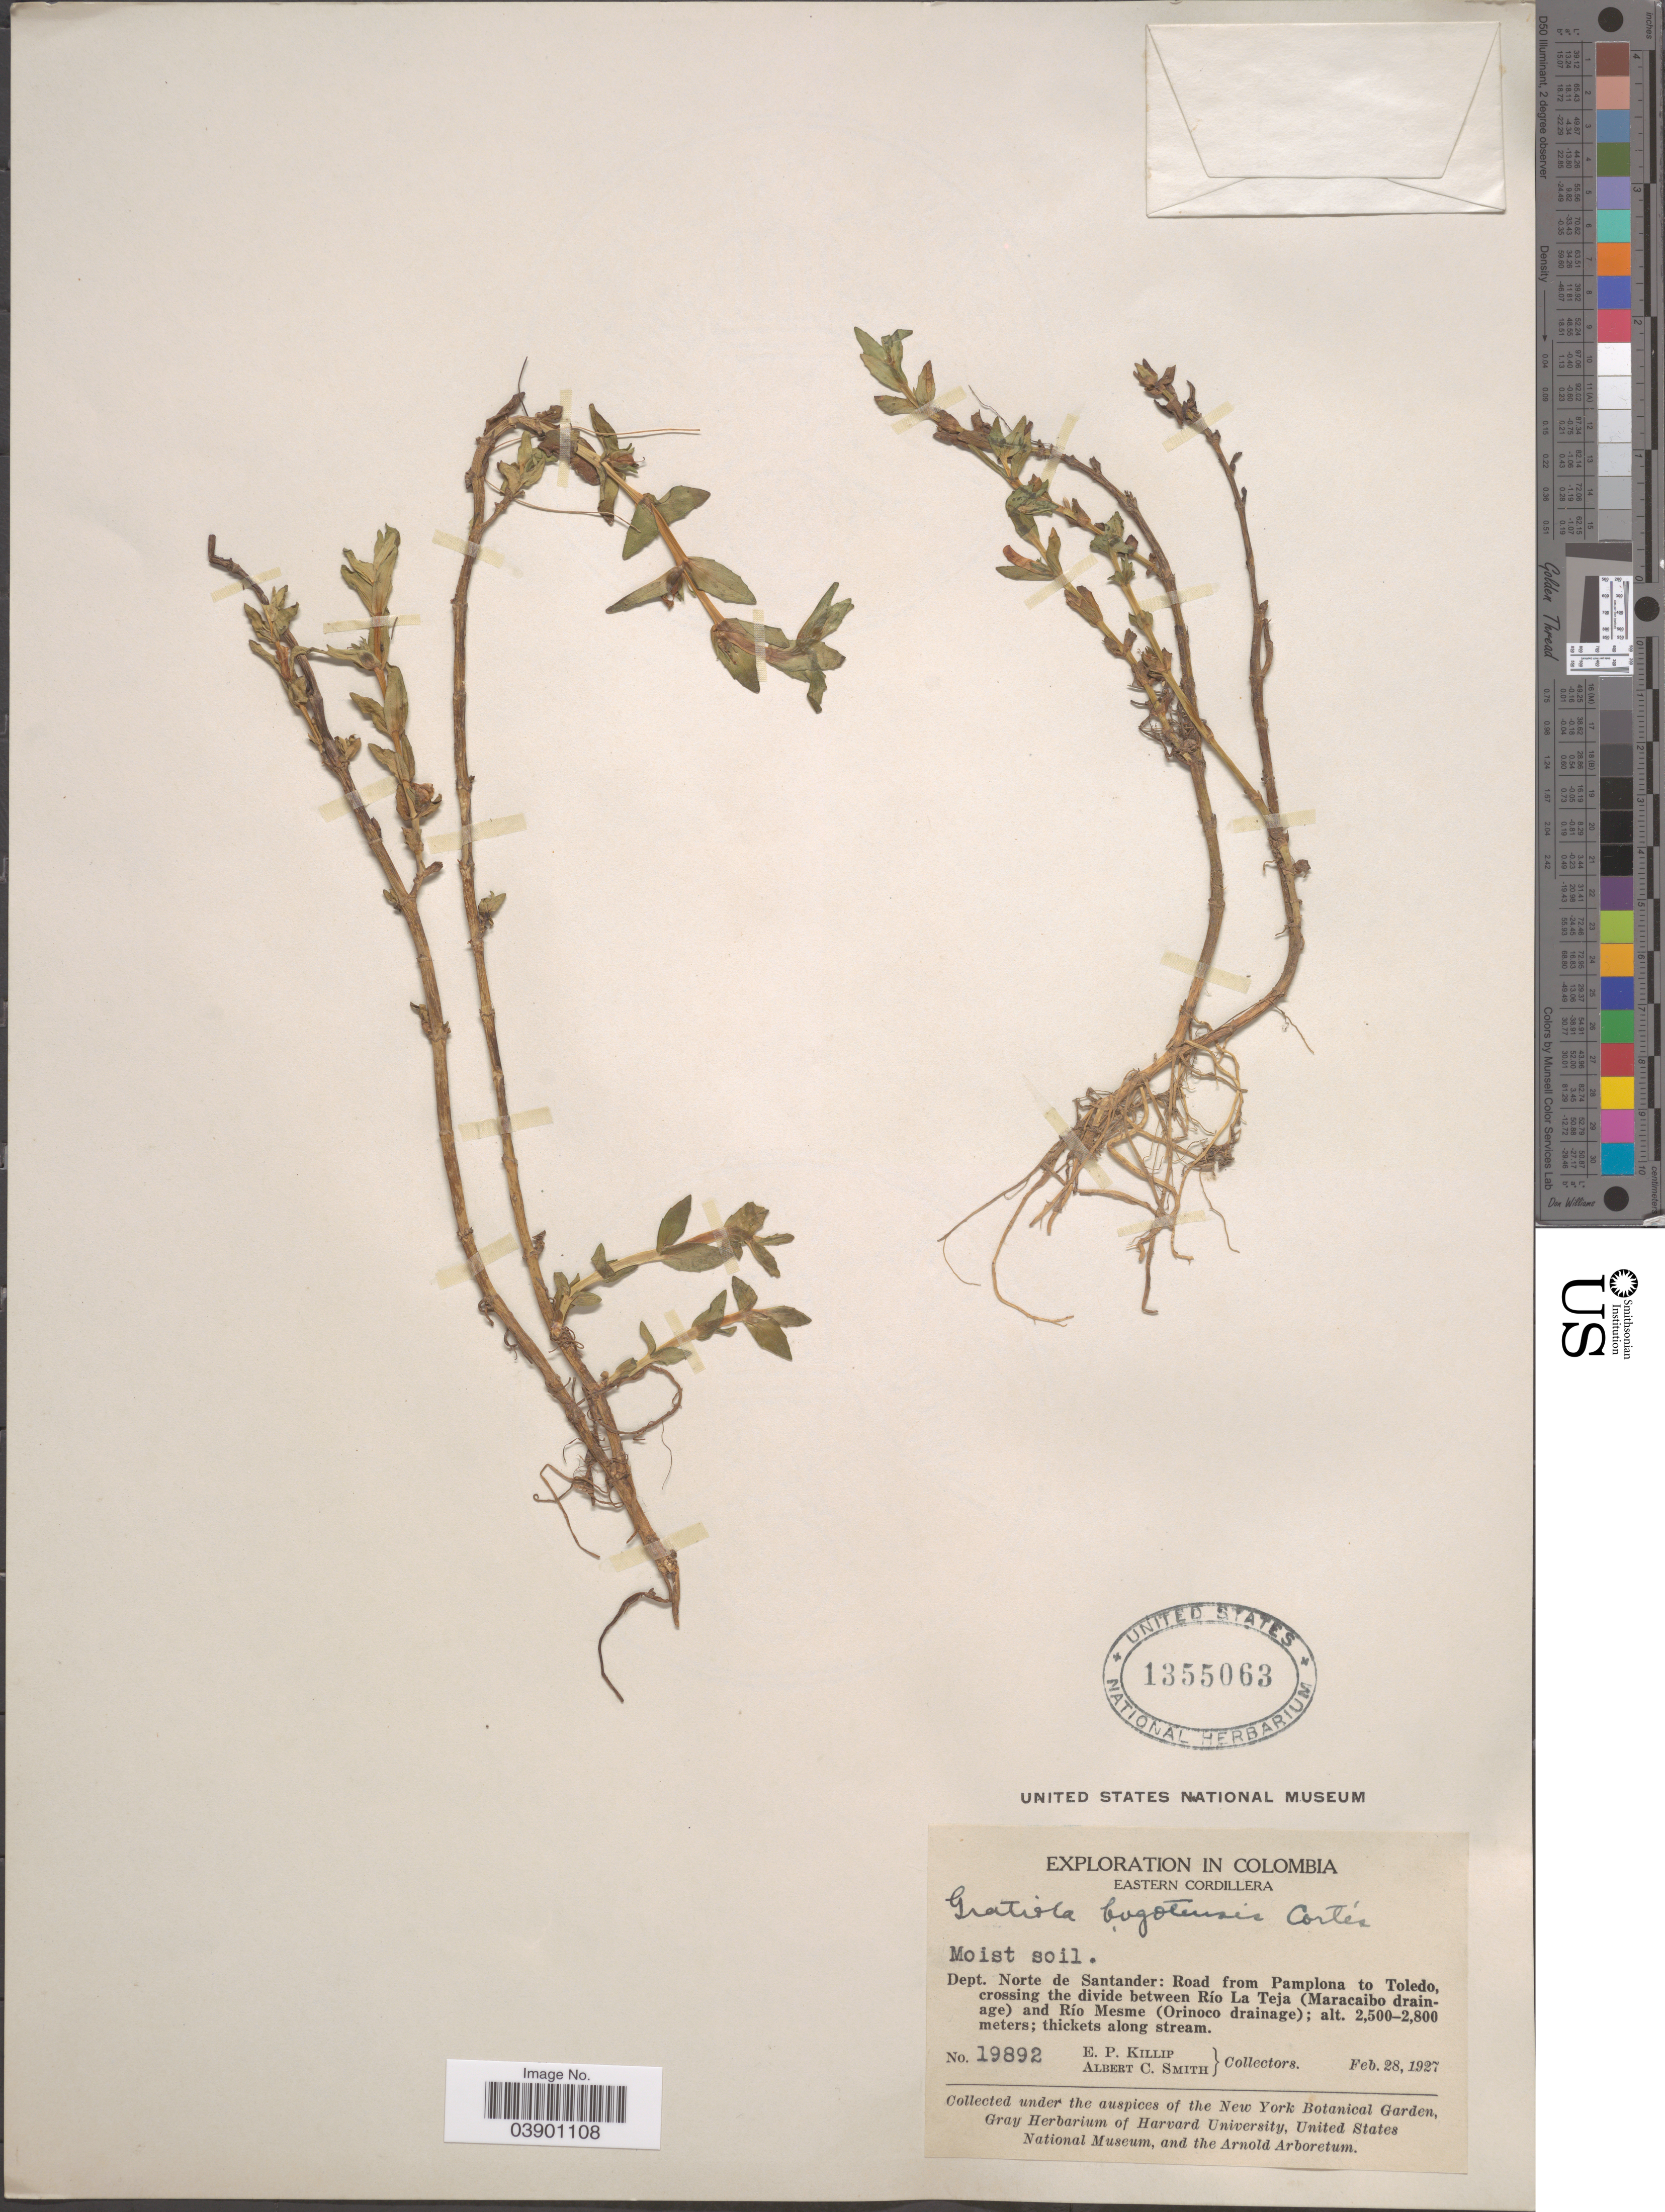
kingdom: Plantae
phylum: Tracheophyta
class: Magnoliopsida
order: Lamiales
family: Plantaginaceae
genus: Gratiola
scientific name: Gratiola bogotensis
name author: Cortés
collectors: E. P. Killip & A. C. Smith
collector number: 19892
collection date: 1927-02-28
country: Colombia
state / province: Norte de Santander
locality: Eastern Cordillera. Dept. Norte de Santander: Road from Pamplona to Toledo, crossing the divide between Río La Teja (Maracaibo drainage) and Río Mesme (Orinoco drainage).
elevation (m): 2500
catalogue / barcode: US 1355063